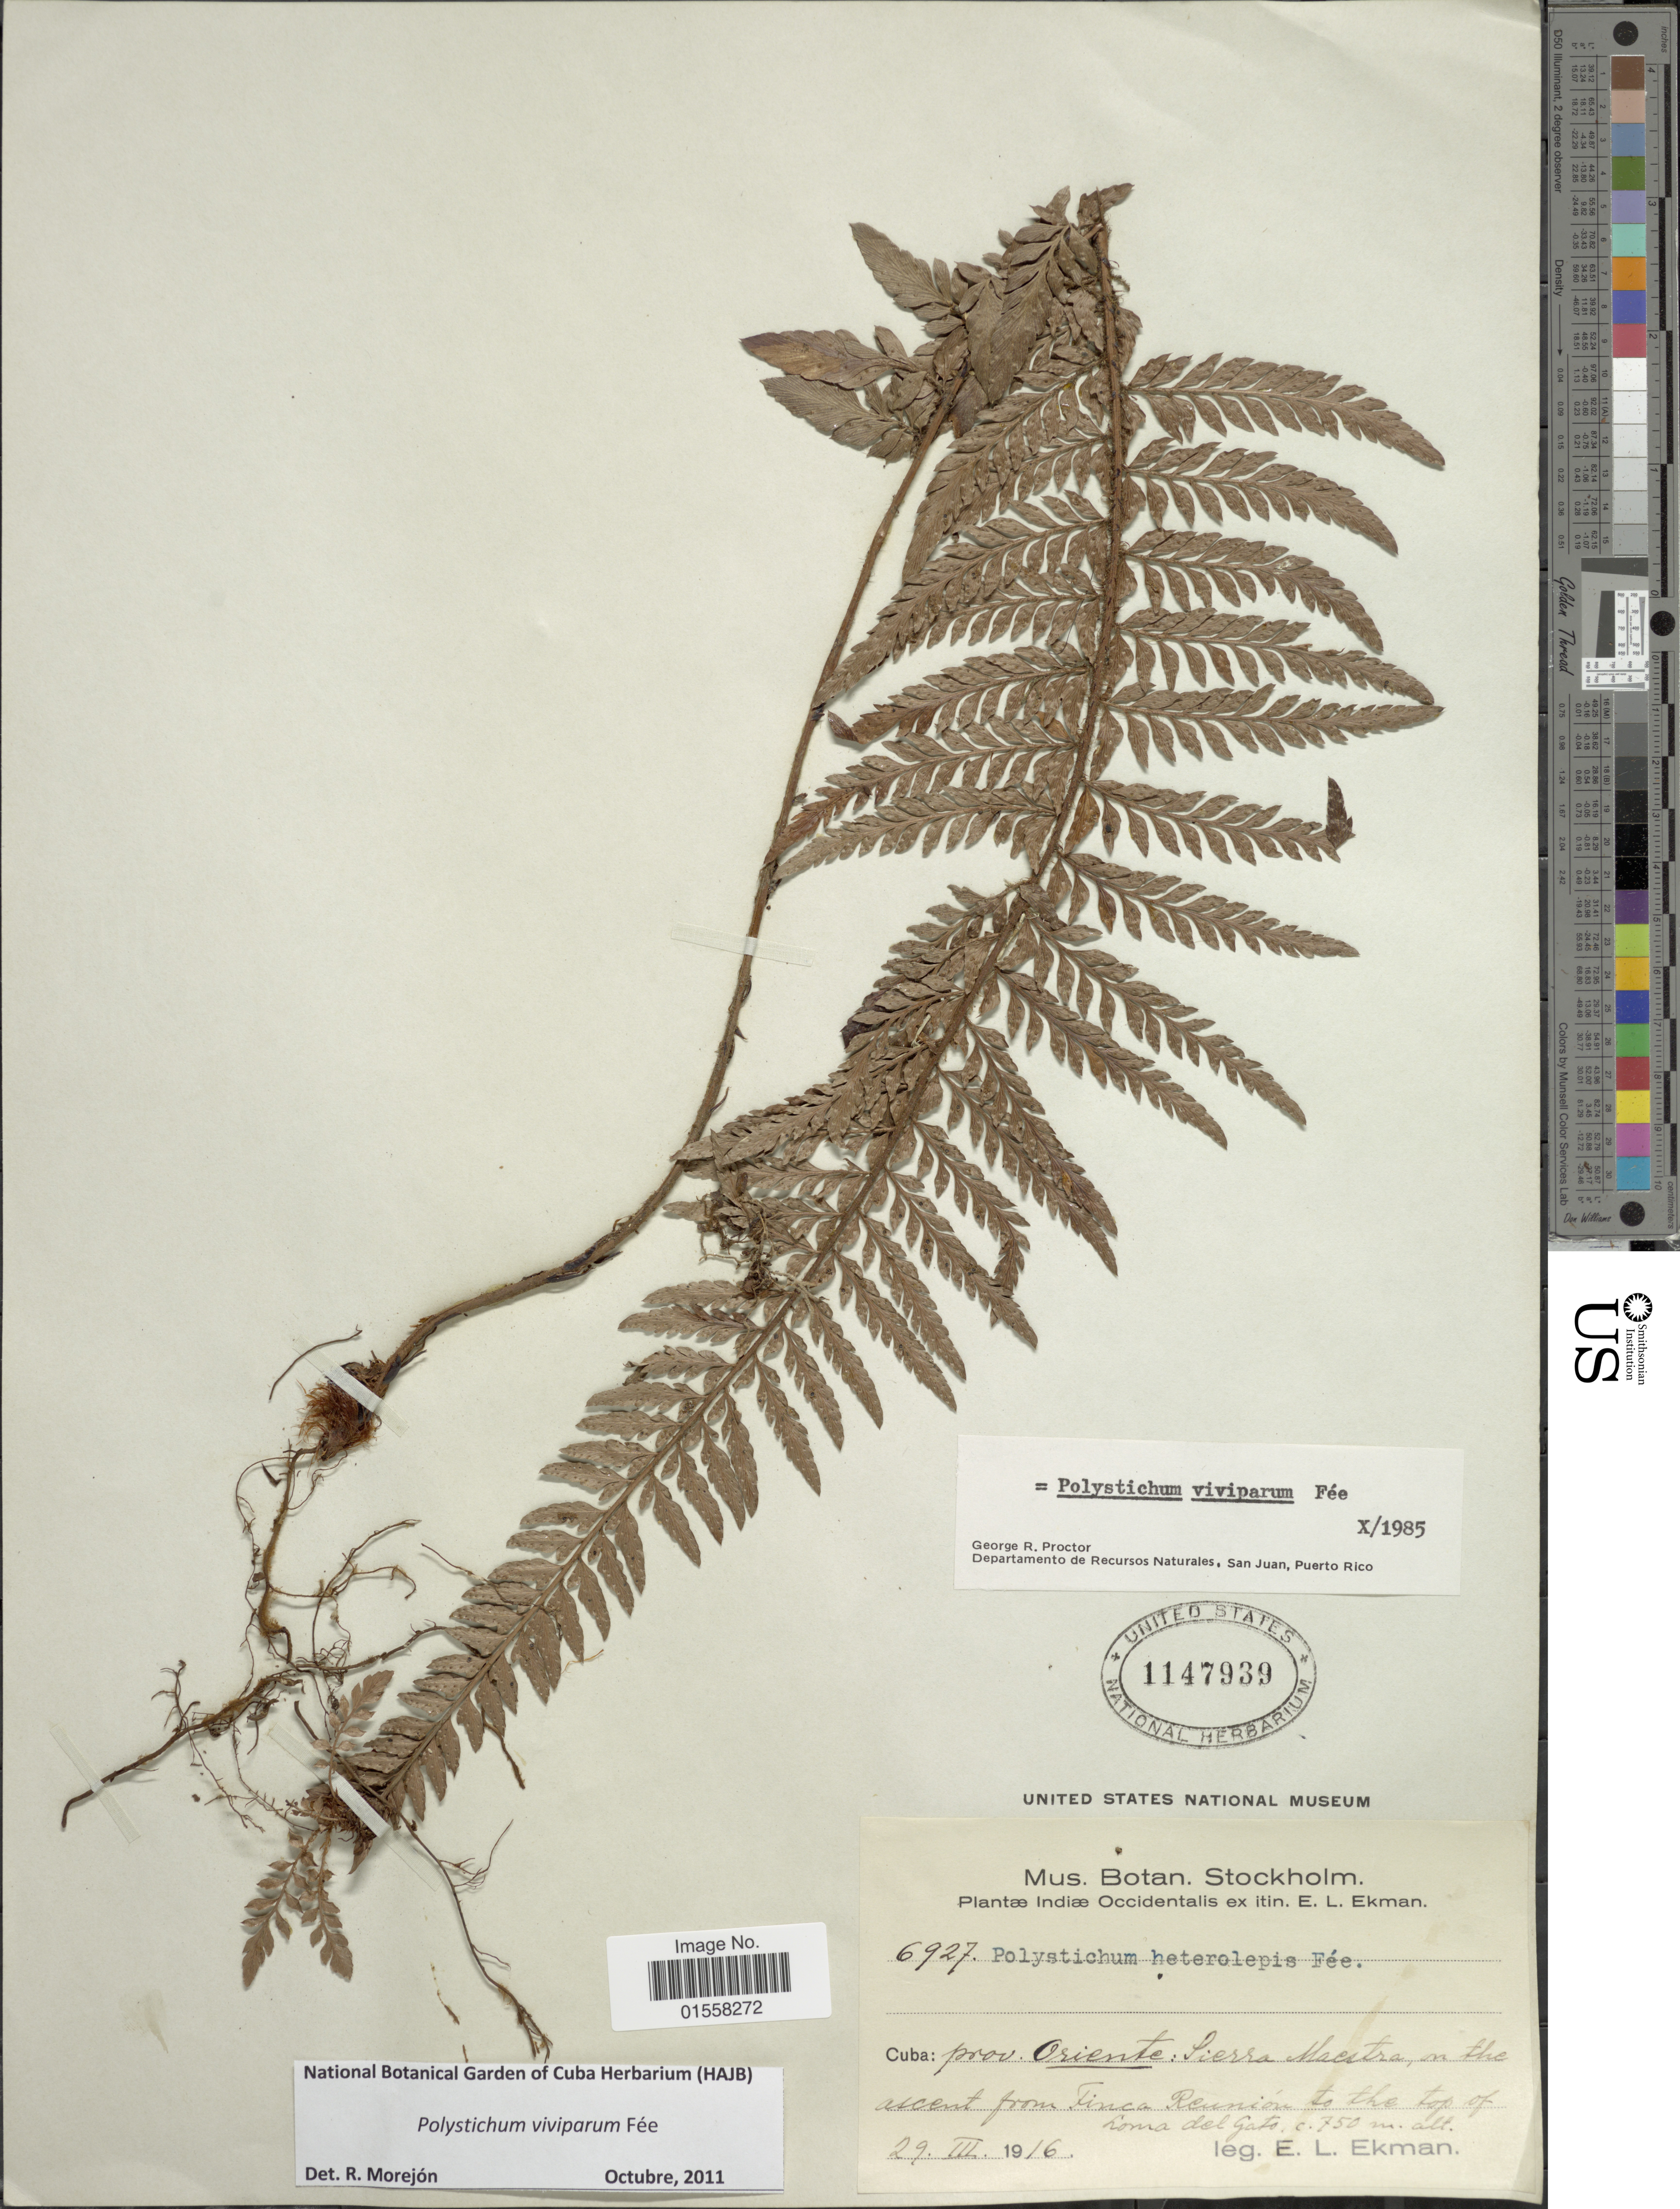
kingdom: Plantae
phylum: Tracheophyta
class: Polypodiopsida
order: Polypodiales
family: Dryopteridaceae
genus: Polystichum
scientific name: Polystichum viviparum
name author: Fée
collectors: E. L. Ekman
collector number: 6927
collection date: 1916-03-29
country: Cuba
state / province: Oriente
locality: Indiae Occidentalis, Cuba: prov. Oriente: Sierra Maestra, on the ascent from Finca Reunion to the top of Loma del Gato.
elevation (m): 750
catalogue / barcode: US 1147939